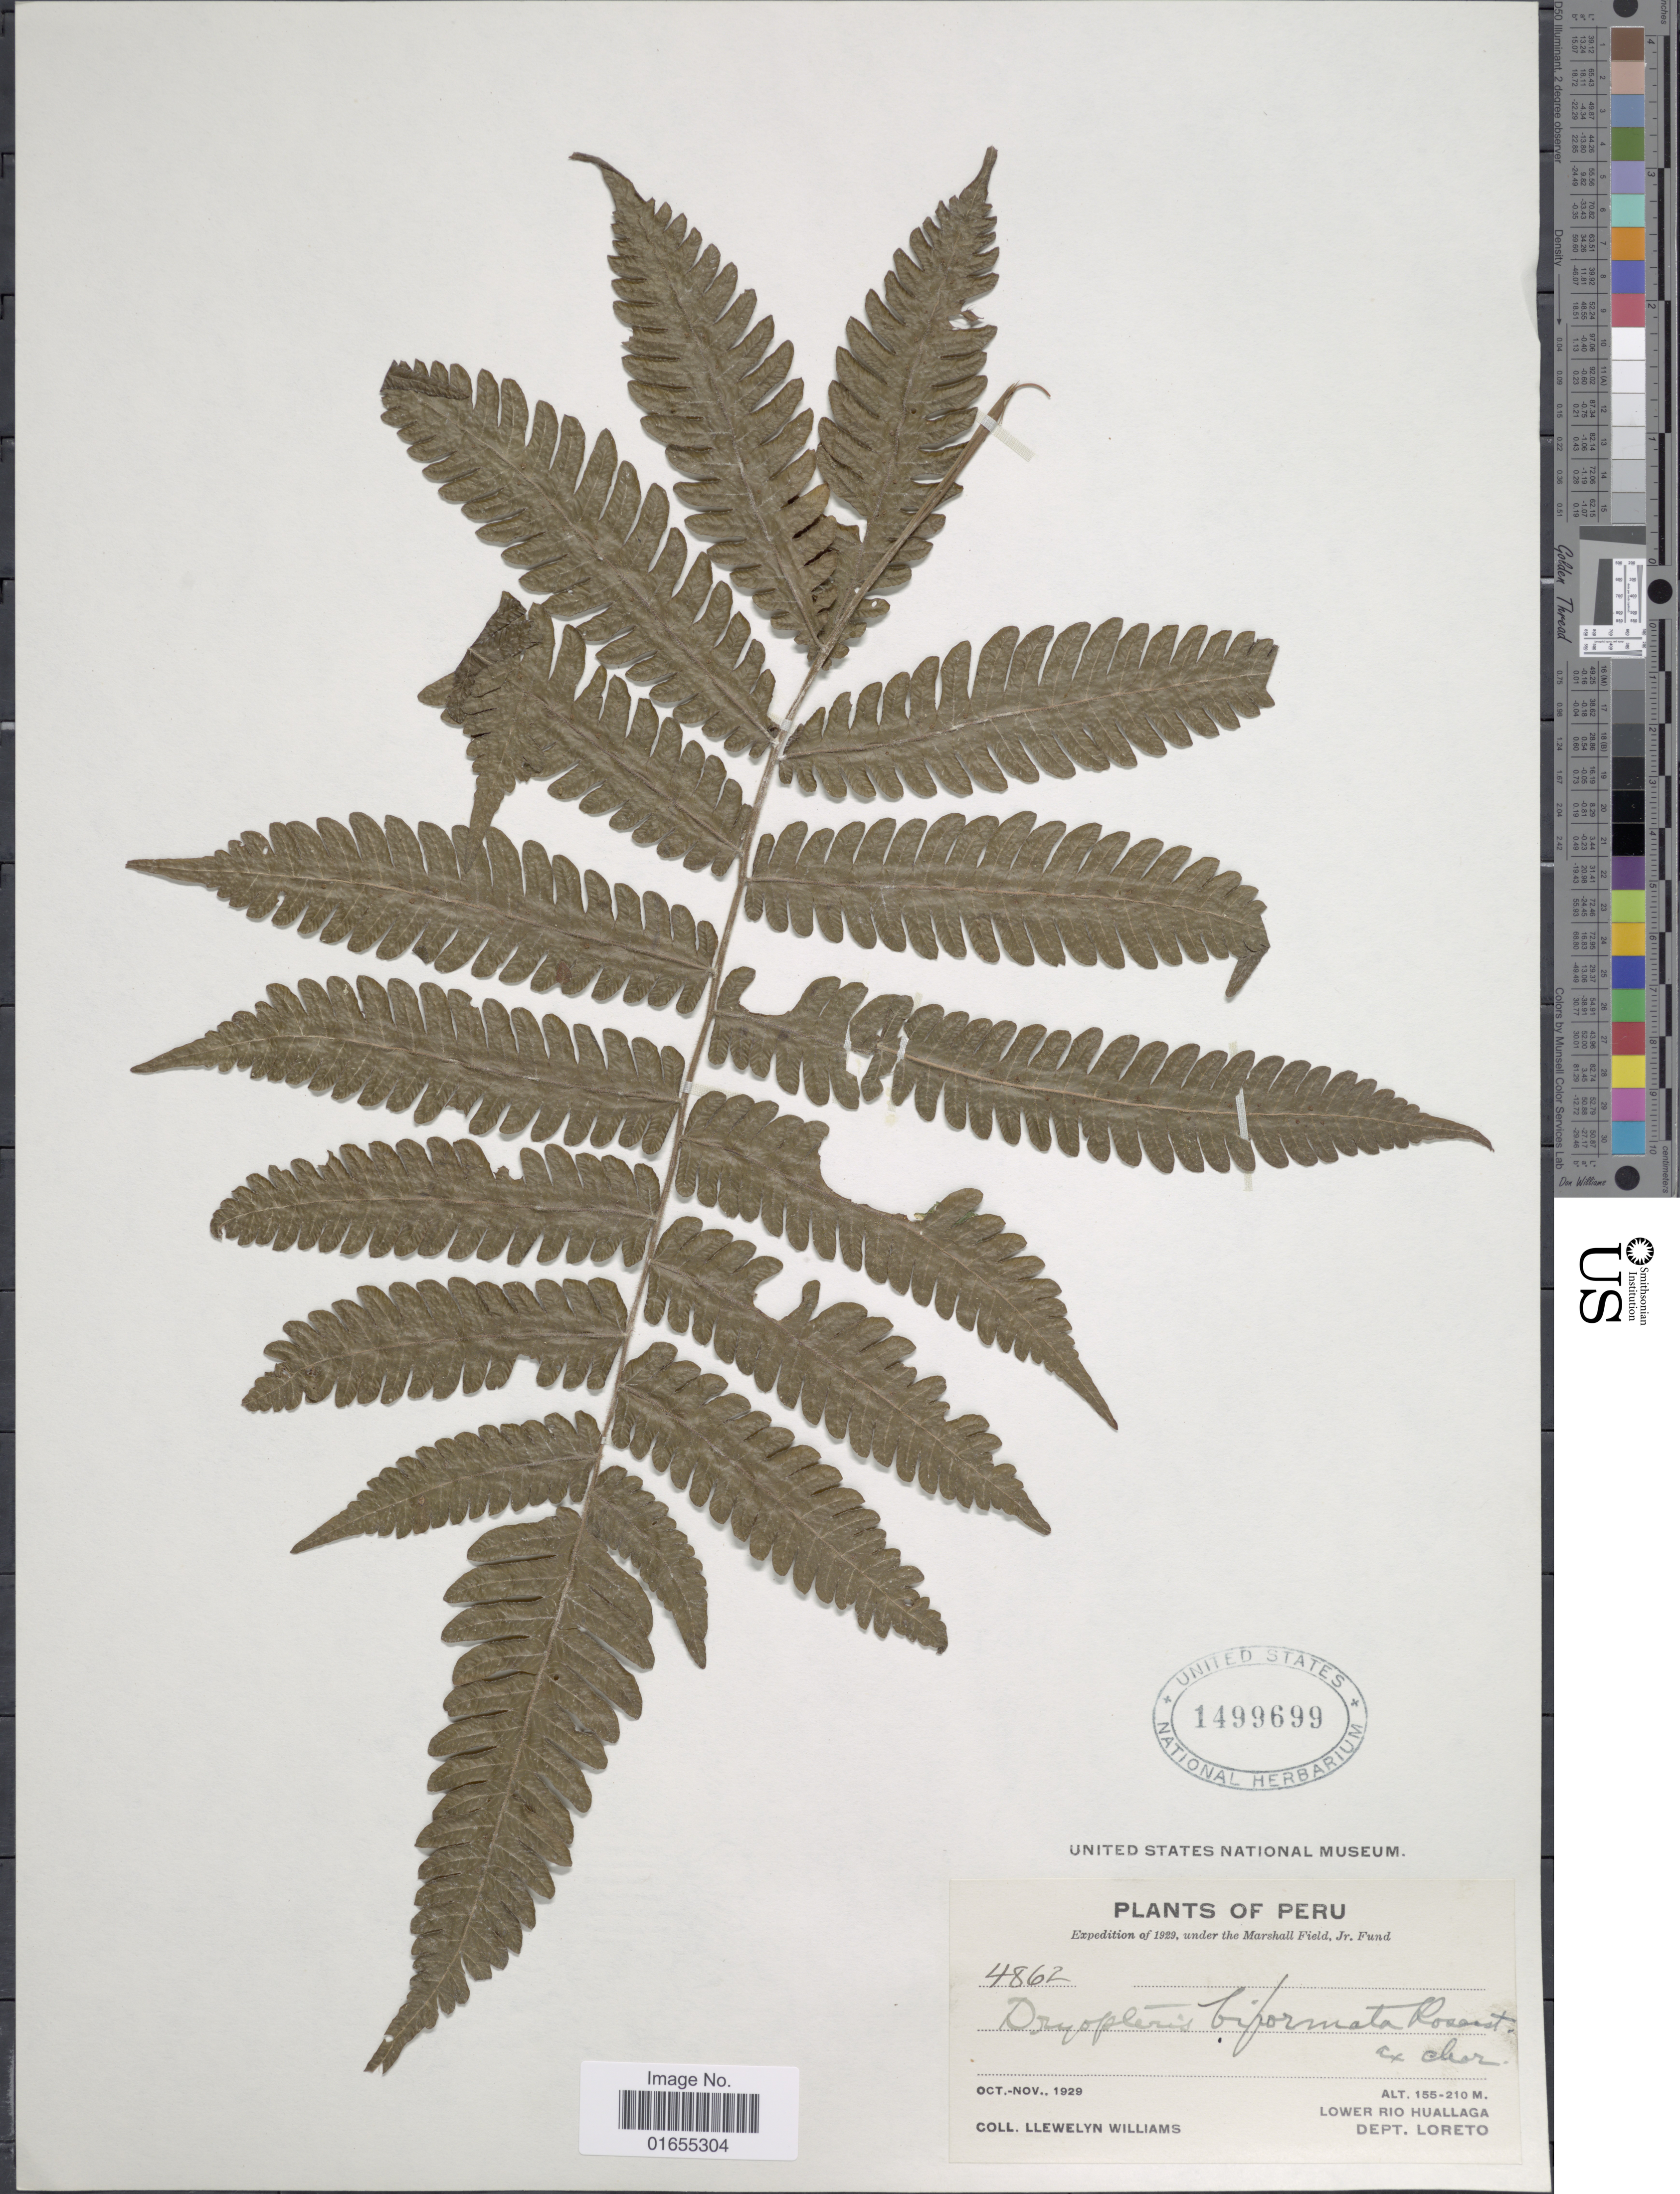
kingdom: Plantae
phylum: Tracheophyta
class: Polypodiopsida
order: Polypodiales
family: Thelypteridaceae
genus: Goniopteris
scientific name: Goniopteris biformata (Rosenst.) comb. nov., ined 2015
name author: (Rosenst.)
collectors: Ll. Williams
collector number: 4862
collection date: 1929-10/1929-11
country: Peru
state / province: Loreto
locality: Lower Rio Huallaga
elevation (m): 155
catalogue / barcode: US 1499699